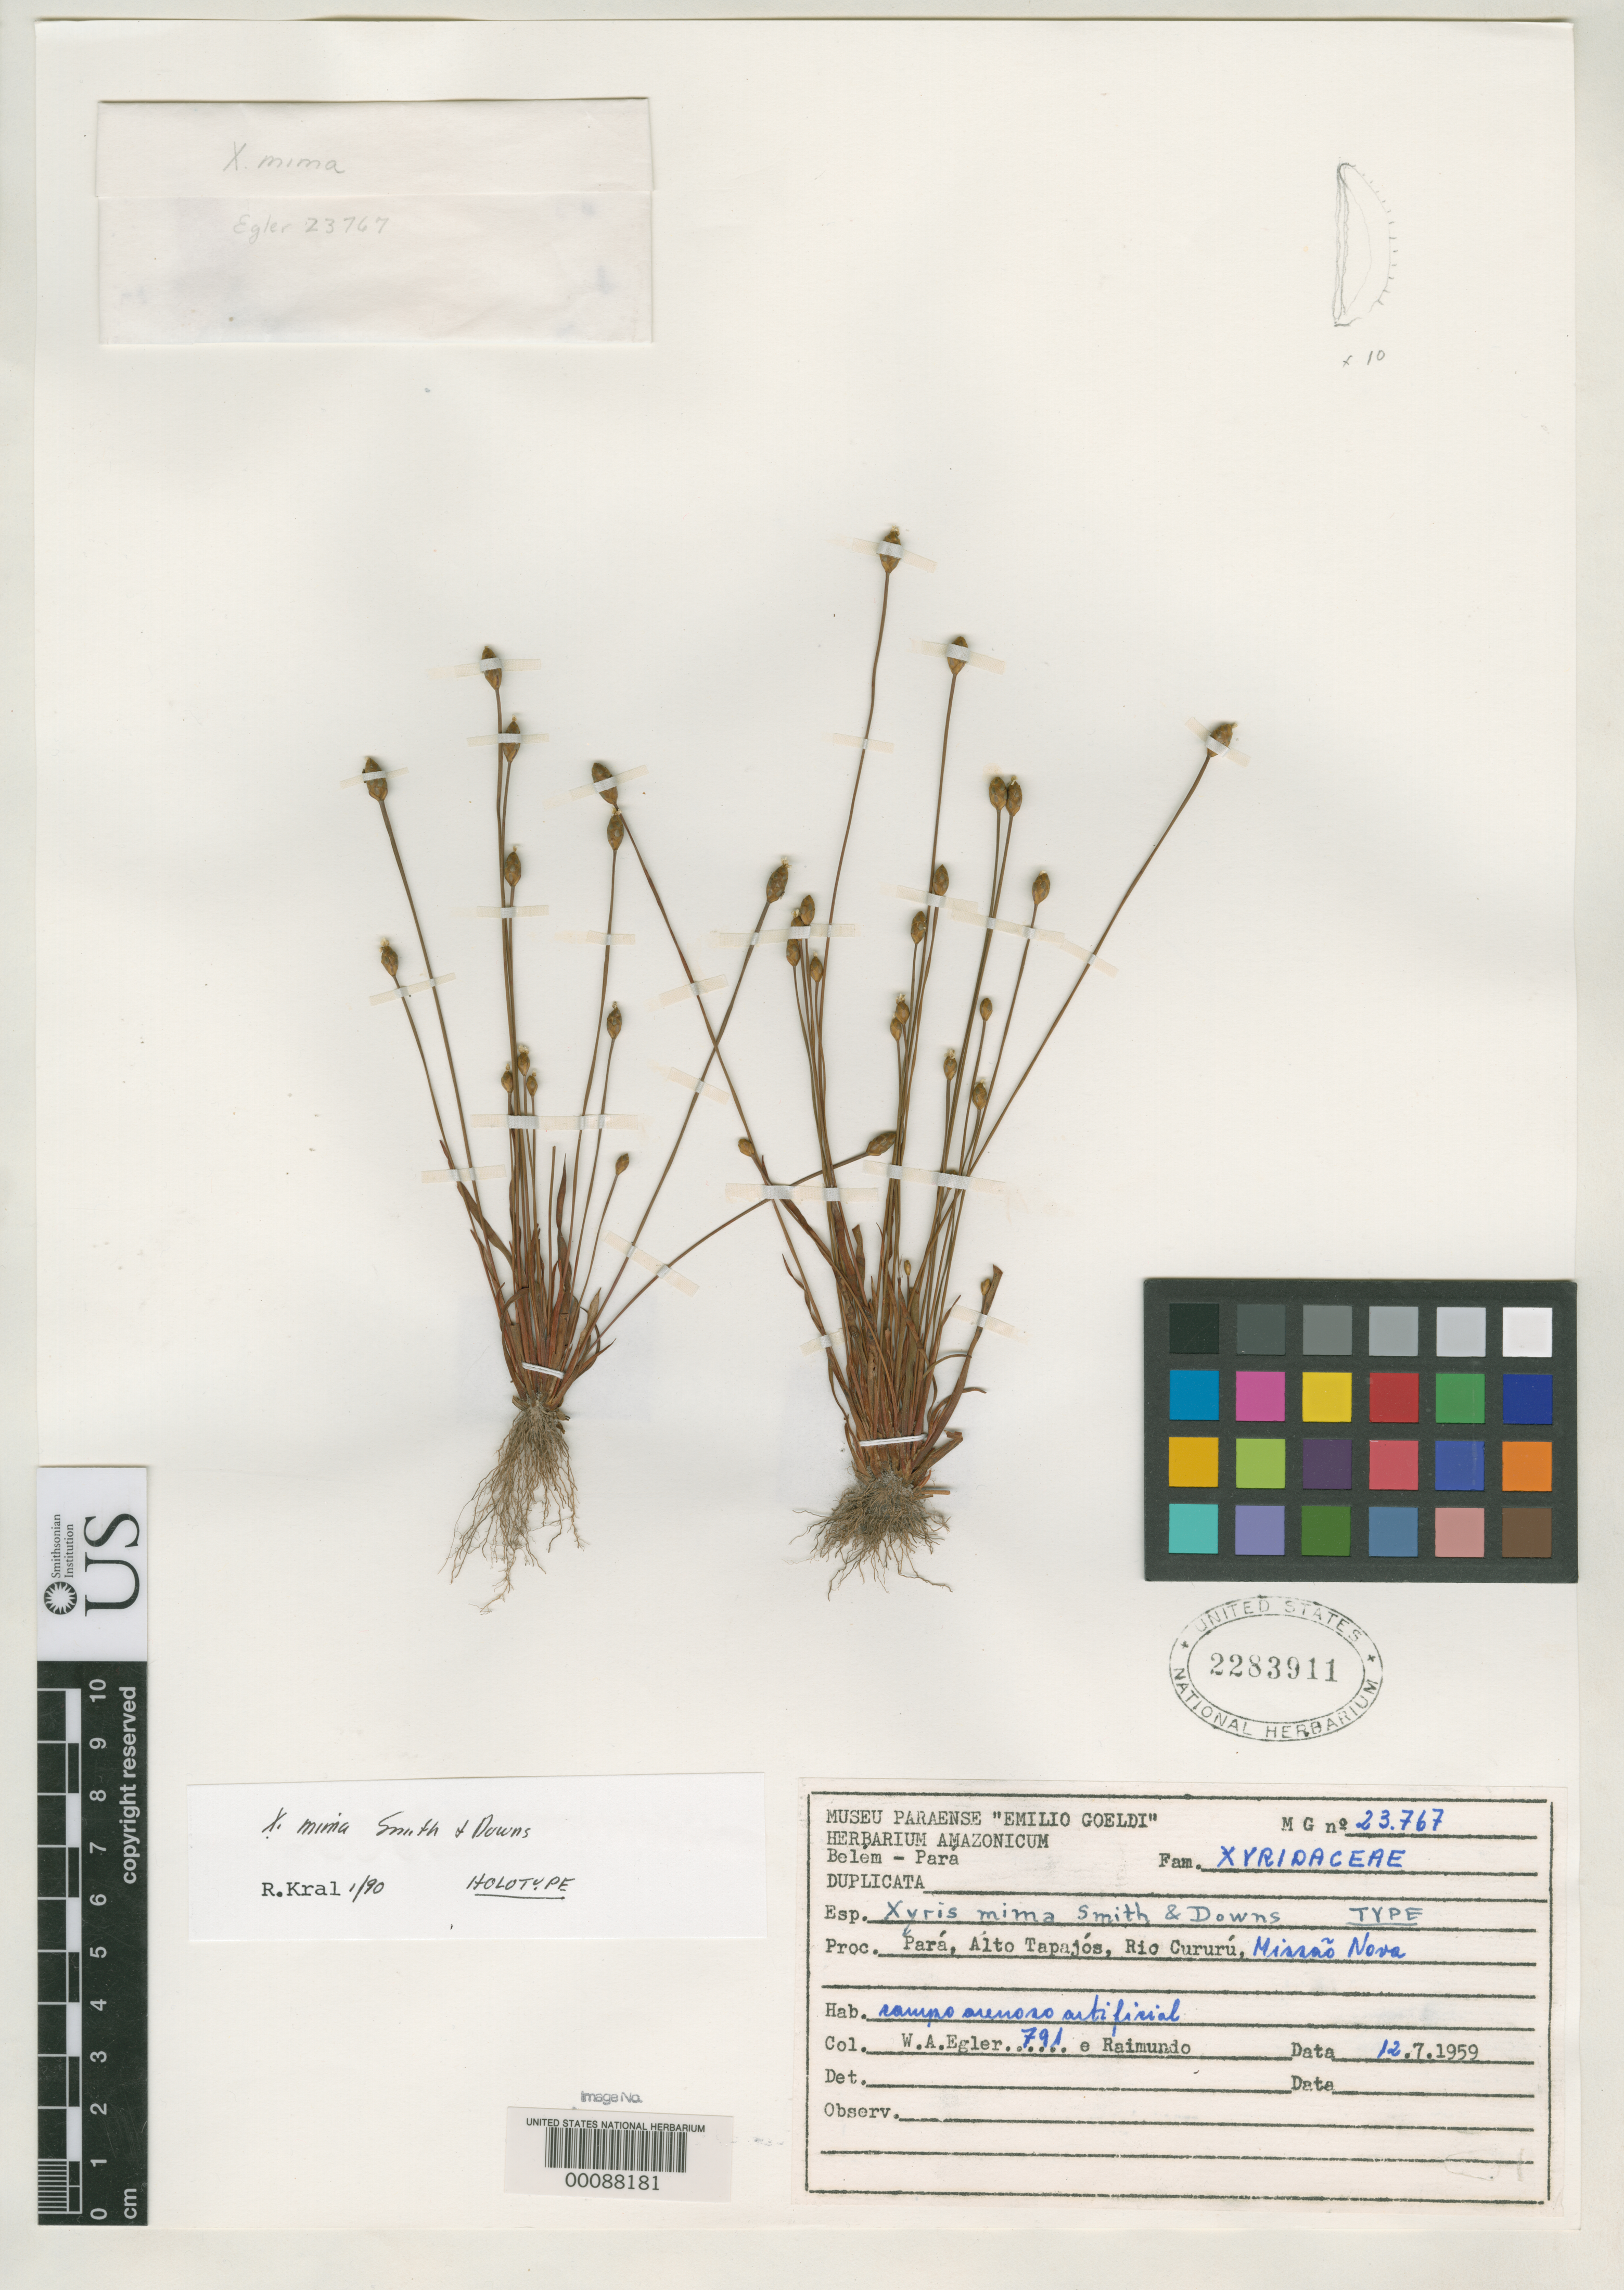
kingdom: Plantae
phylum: Tracheophyta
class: Liliopsida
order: Poales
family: Xyridaceae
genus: Xyris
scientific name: Xyris mima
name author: L.B. Sm. & Downs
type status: Holotype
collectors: W. A. Egler & -. Raimundo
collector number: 791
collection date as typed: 12 Jul 1959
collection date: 1959-07-12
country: Brazil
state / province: Pará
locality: Alto Tapajos, Rio Cururu, Missaonova.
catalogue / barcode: US 2283911